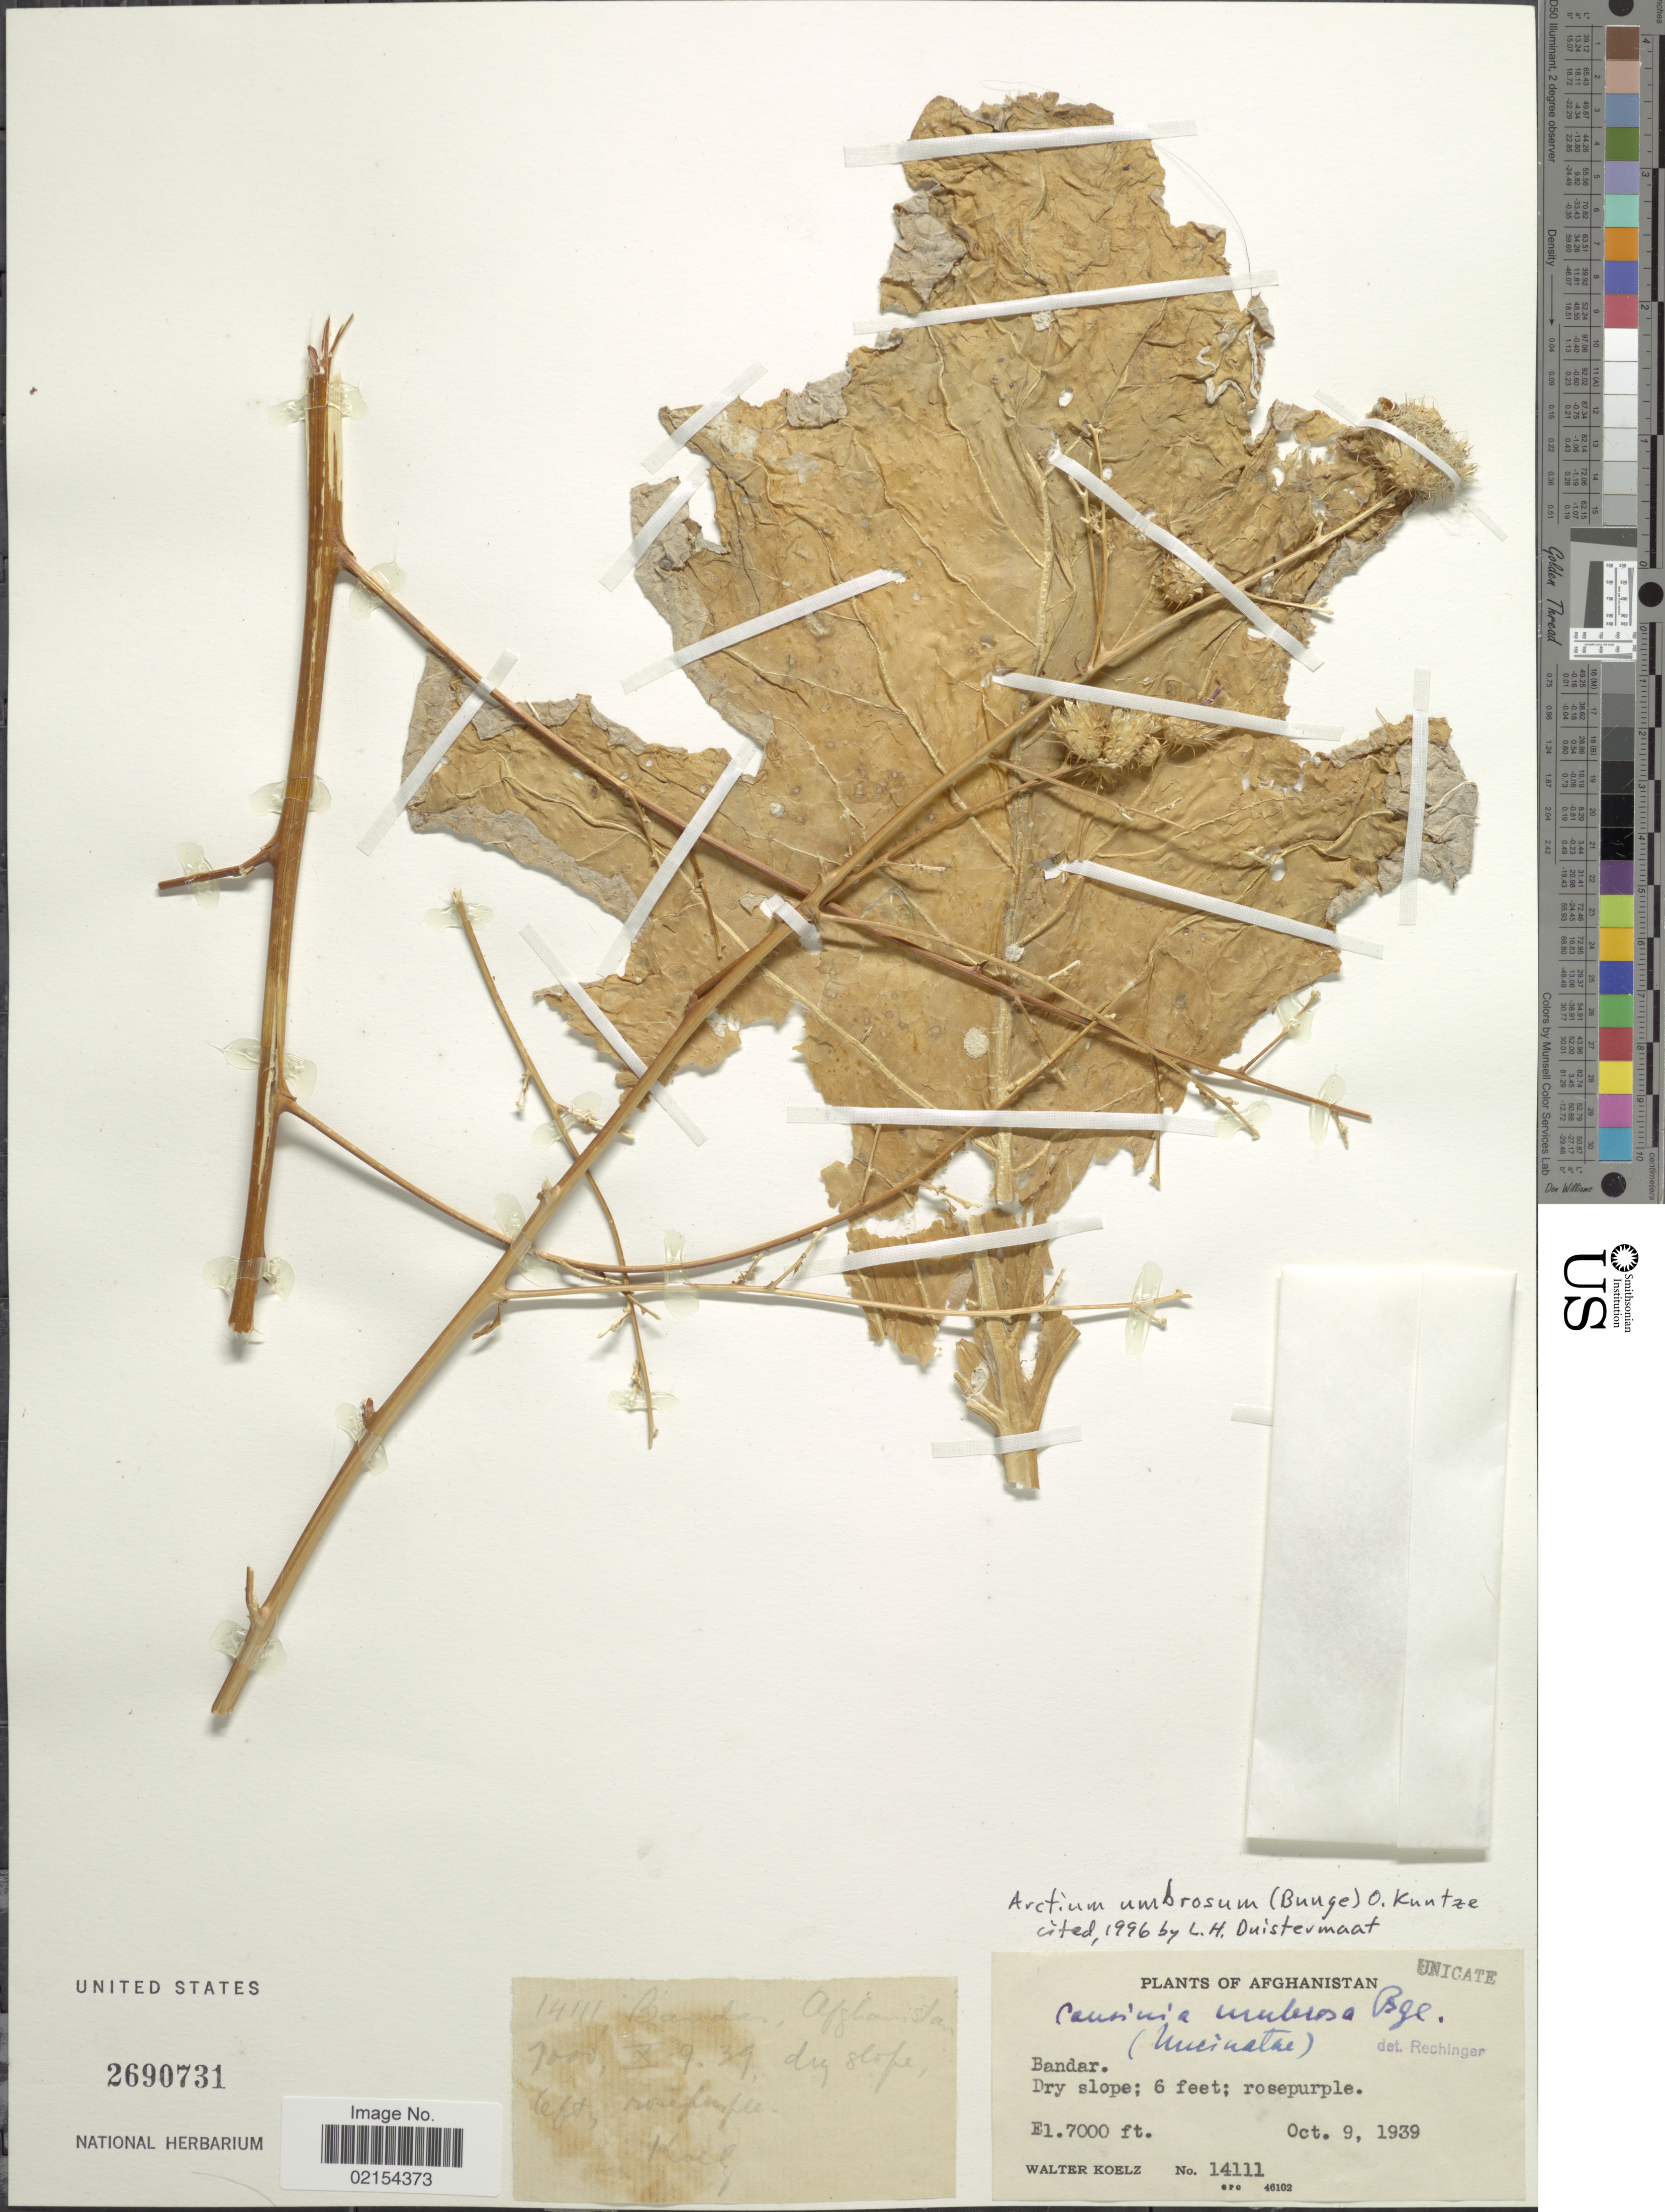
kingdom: Plantae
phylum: Tracheophyta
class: Magnoliopsida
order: Asterales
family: Asteraceae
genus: Cousinia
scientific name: Cousinia umbrosa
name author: Bunge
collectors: W. N. Koelz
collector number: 14111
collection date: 1939-10-09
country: Afghanistan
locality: Bandar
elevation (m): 2134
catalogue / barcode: US 2690731